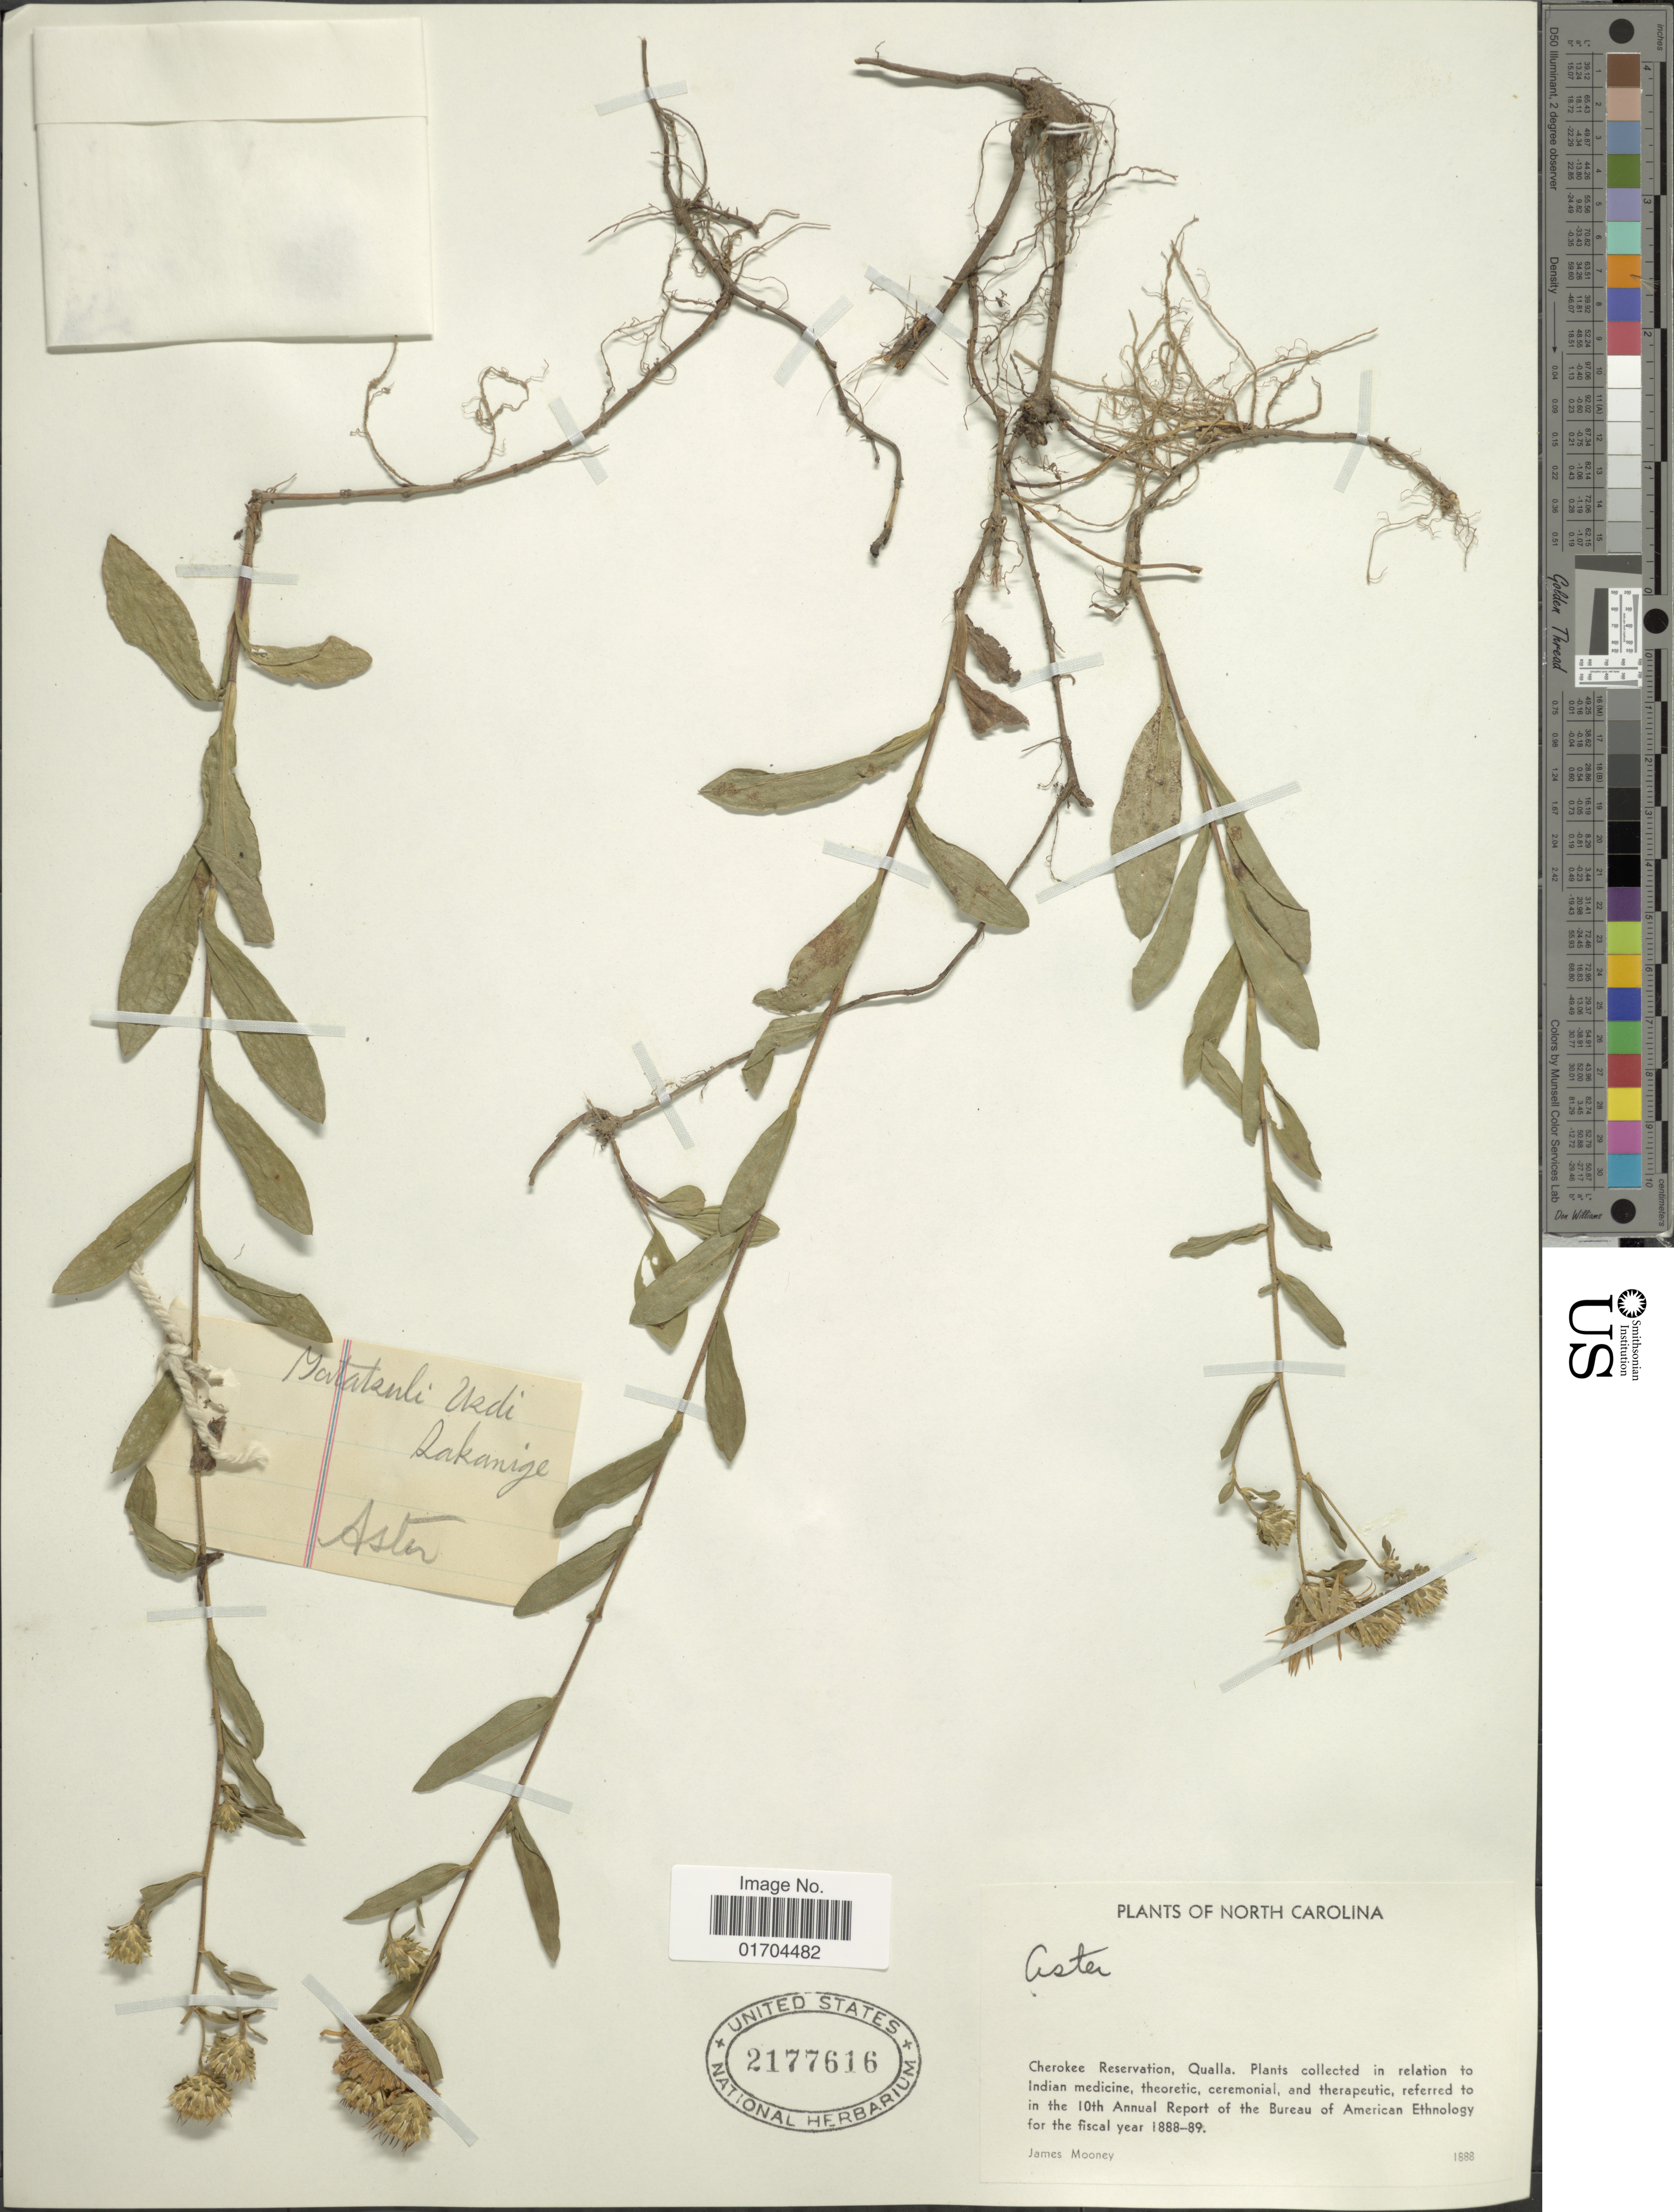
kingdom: Plantae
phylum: Tracheophyta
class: Magnoliopsida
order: Asterales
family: Asteraceae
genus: Symphyotrichum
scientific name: Symphyotrichum sp.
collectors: J. Mooney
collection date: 1888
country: United States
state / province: North Carolina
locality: Cherokee Reservation, Qualla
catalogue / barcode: US 2177616